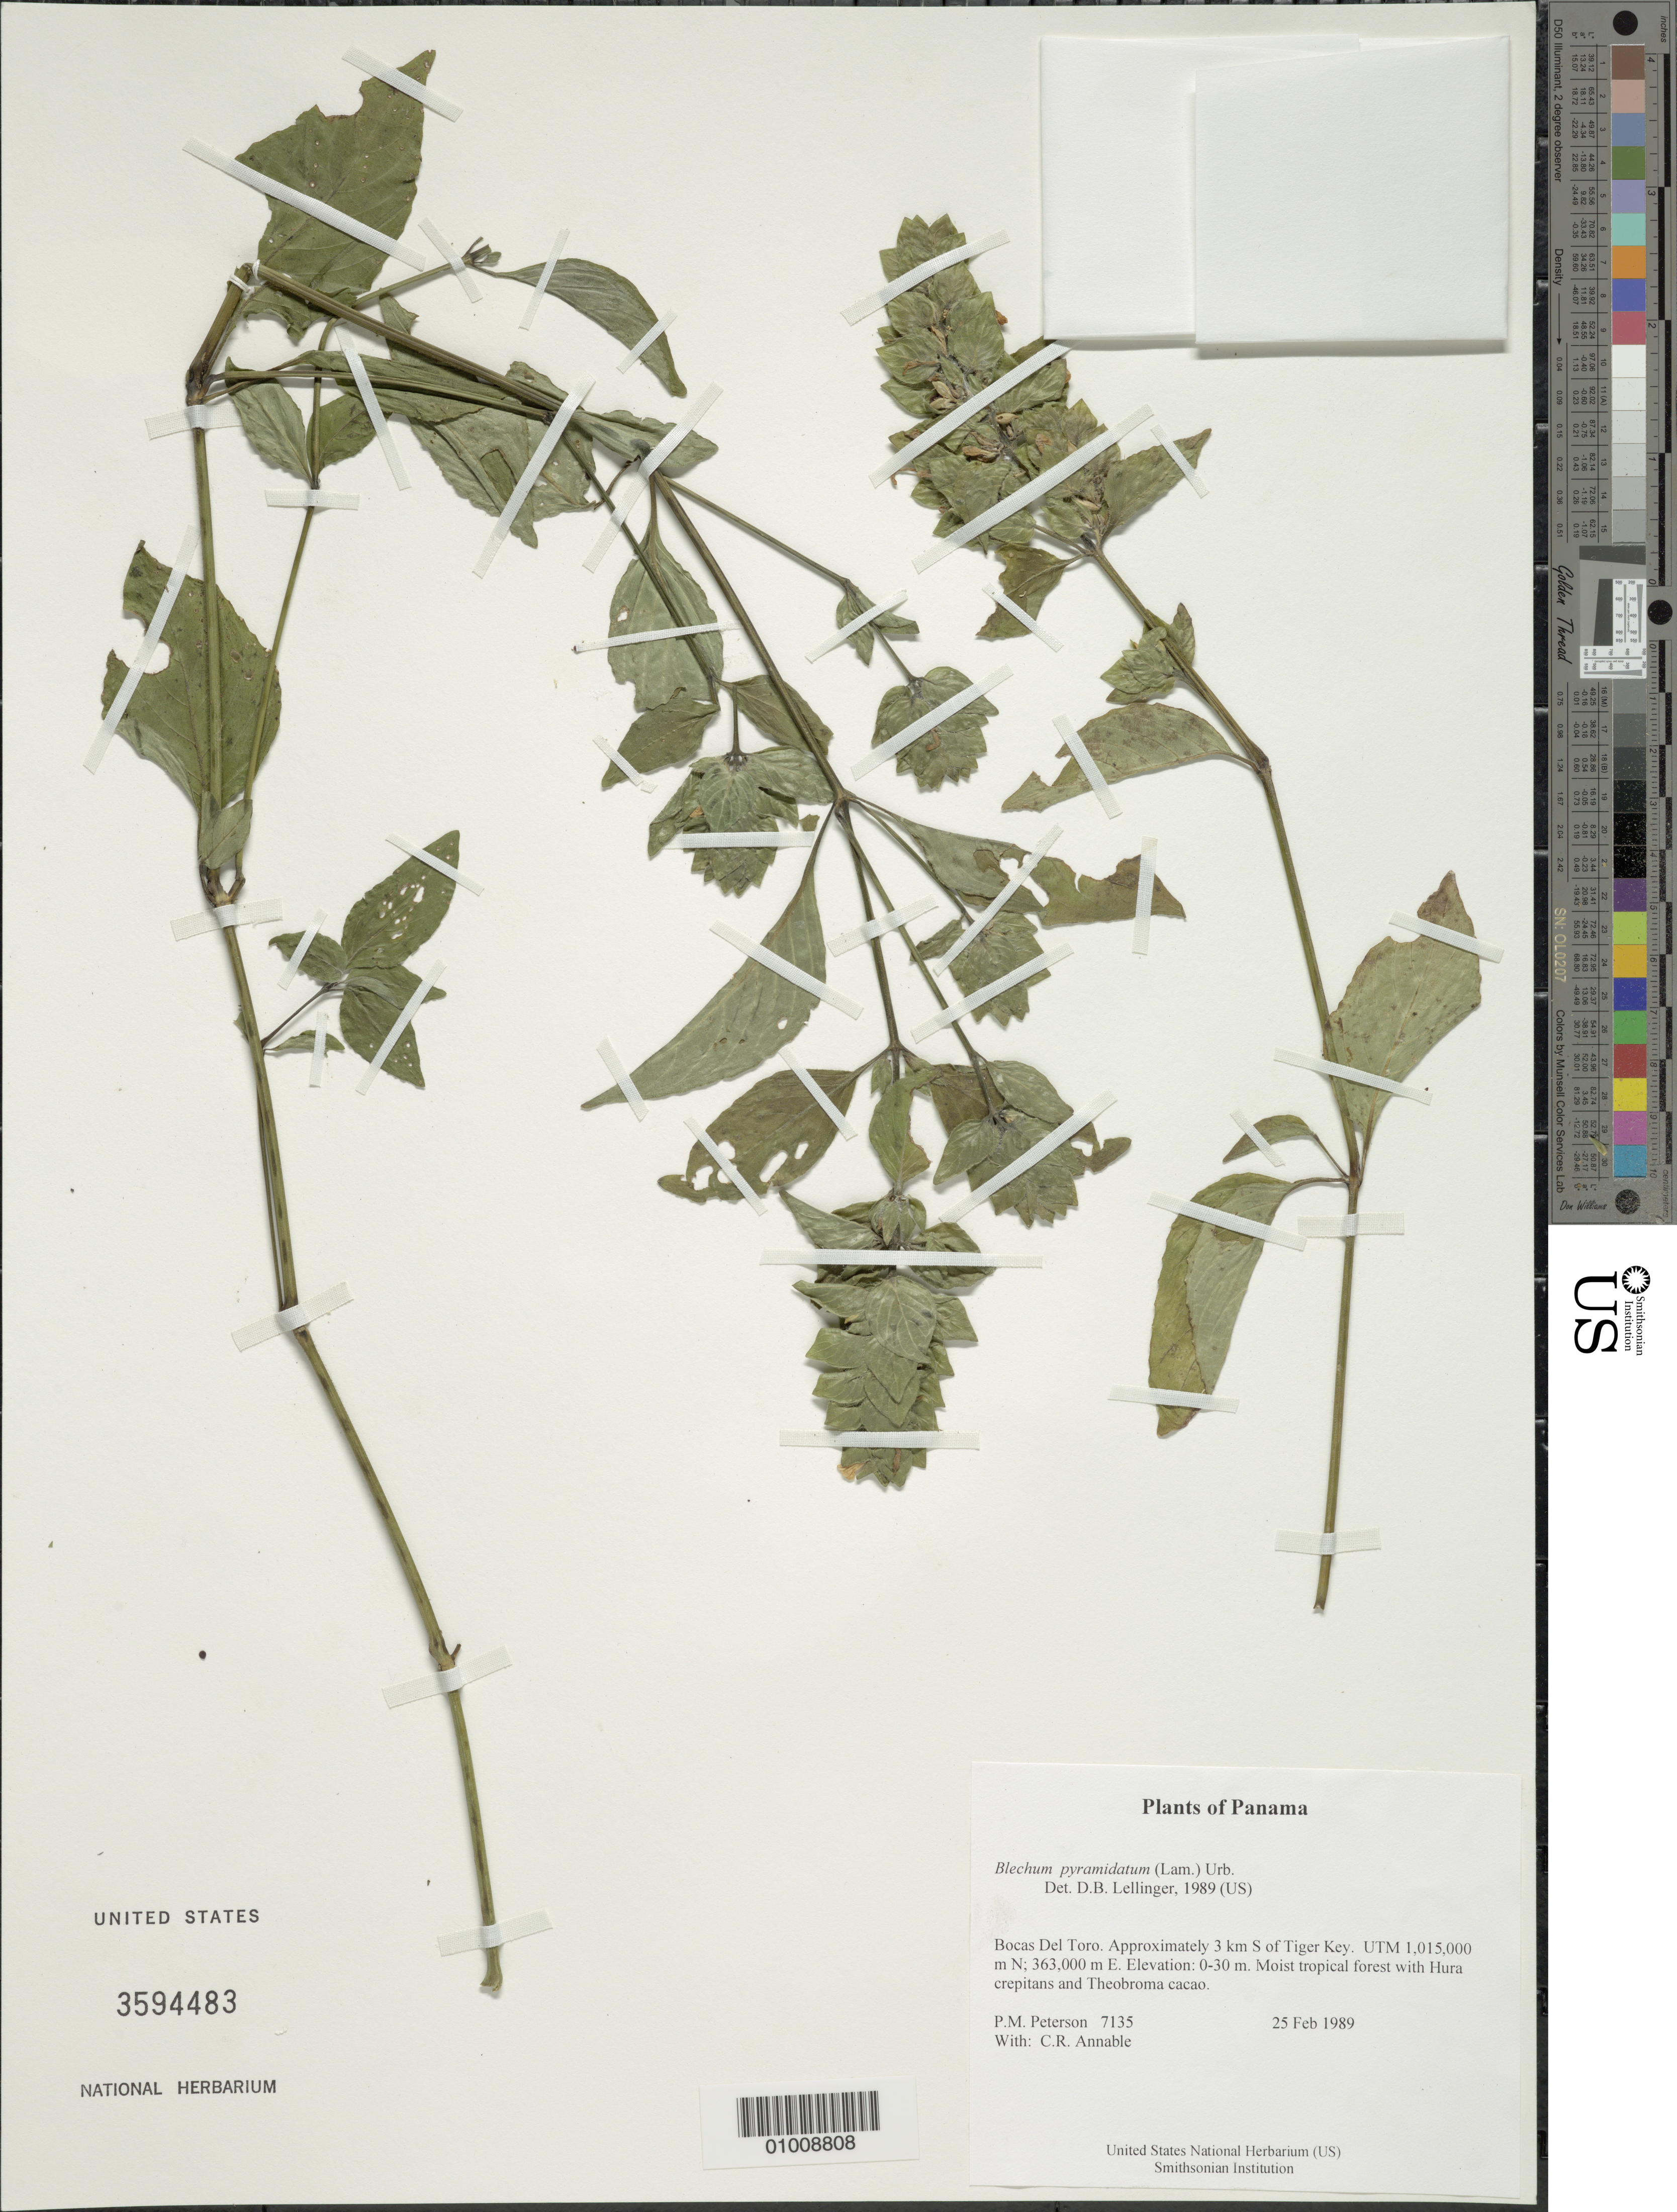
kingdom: Plantae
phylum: Tracheophyta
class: Magnoliopsida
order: Lamiales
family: Acanthaceae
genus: Blechum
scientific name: Blechum pyramidatum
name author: (Lam.) Urb.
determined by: Lellinger, David B., (BOT), Smithsonian Institution - National Museum of Natural History (UNITED STATES)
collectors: P. M. Peterson & C. R. Annable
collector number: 07135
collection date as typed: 25 Feb 1989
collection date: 1989-02-25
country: Panama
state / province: Bocas del Toro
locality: Approximately 3 km S of Tiger Key. UTM 1,015,000 m N; 363,000 m E.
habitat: Moist tropical forest with Hura crepitans and Theobroma cacao.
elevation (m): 0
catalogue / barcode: US 3594483